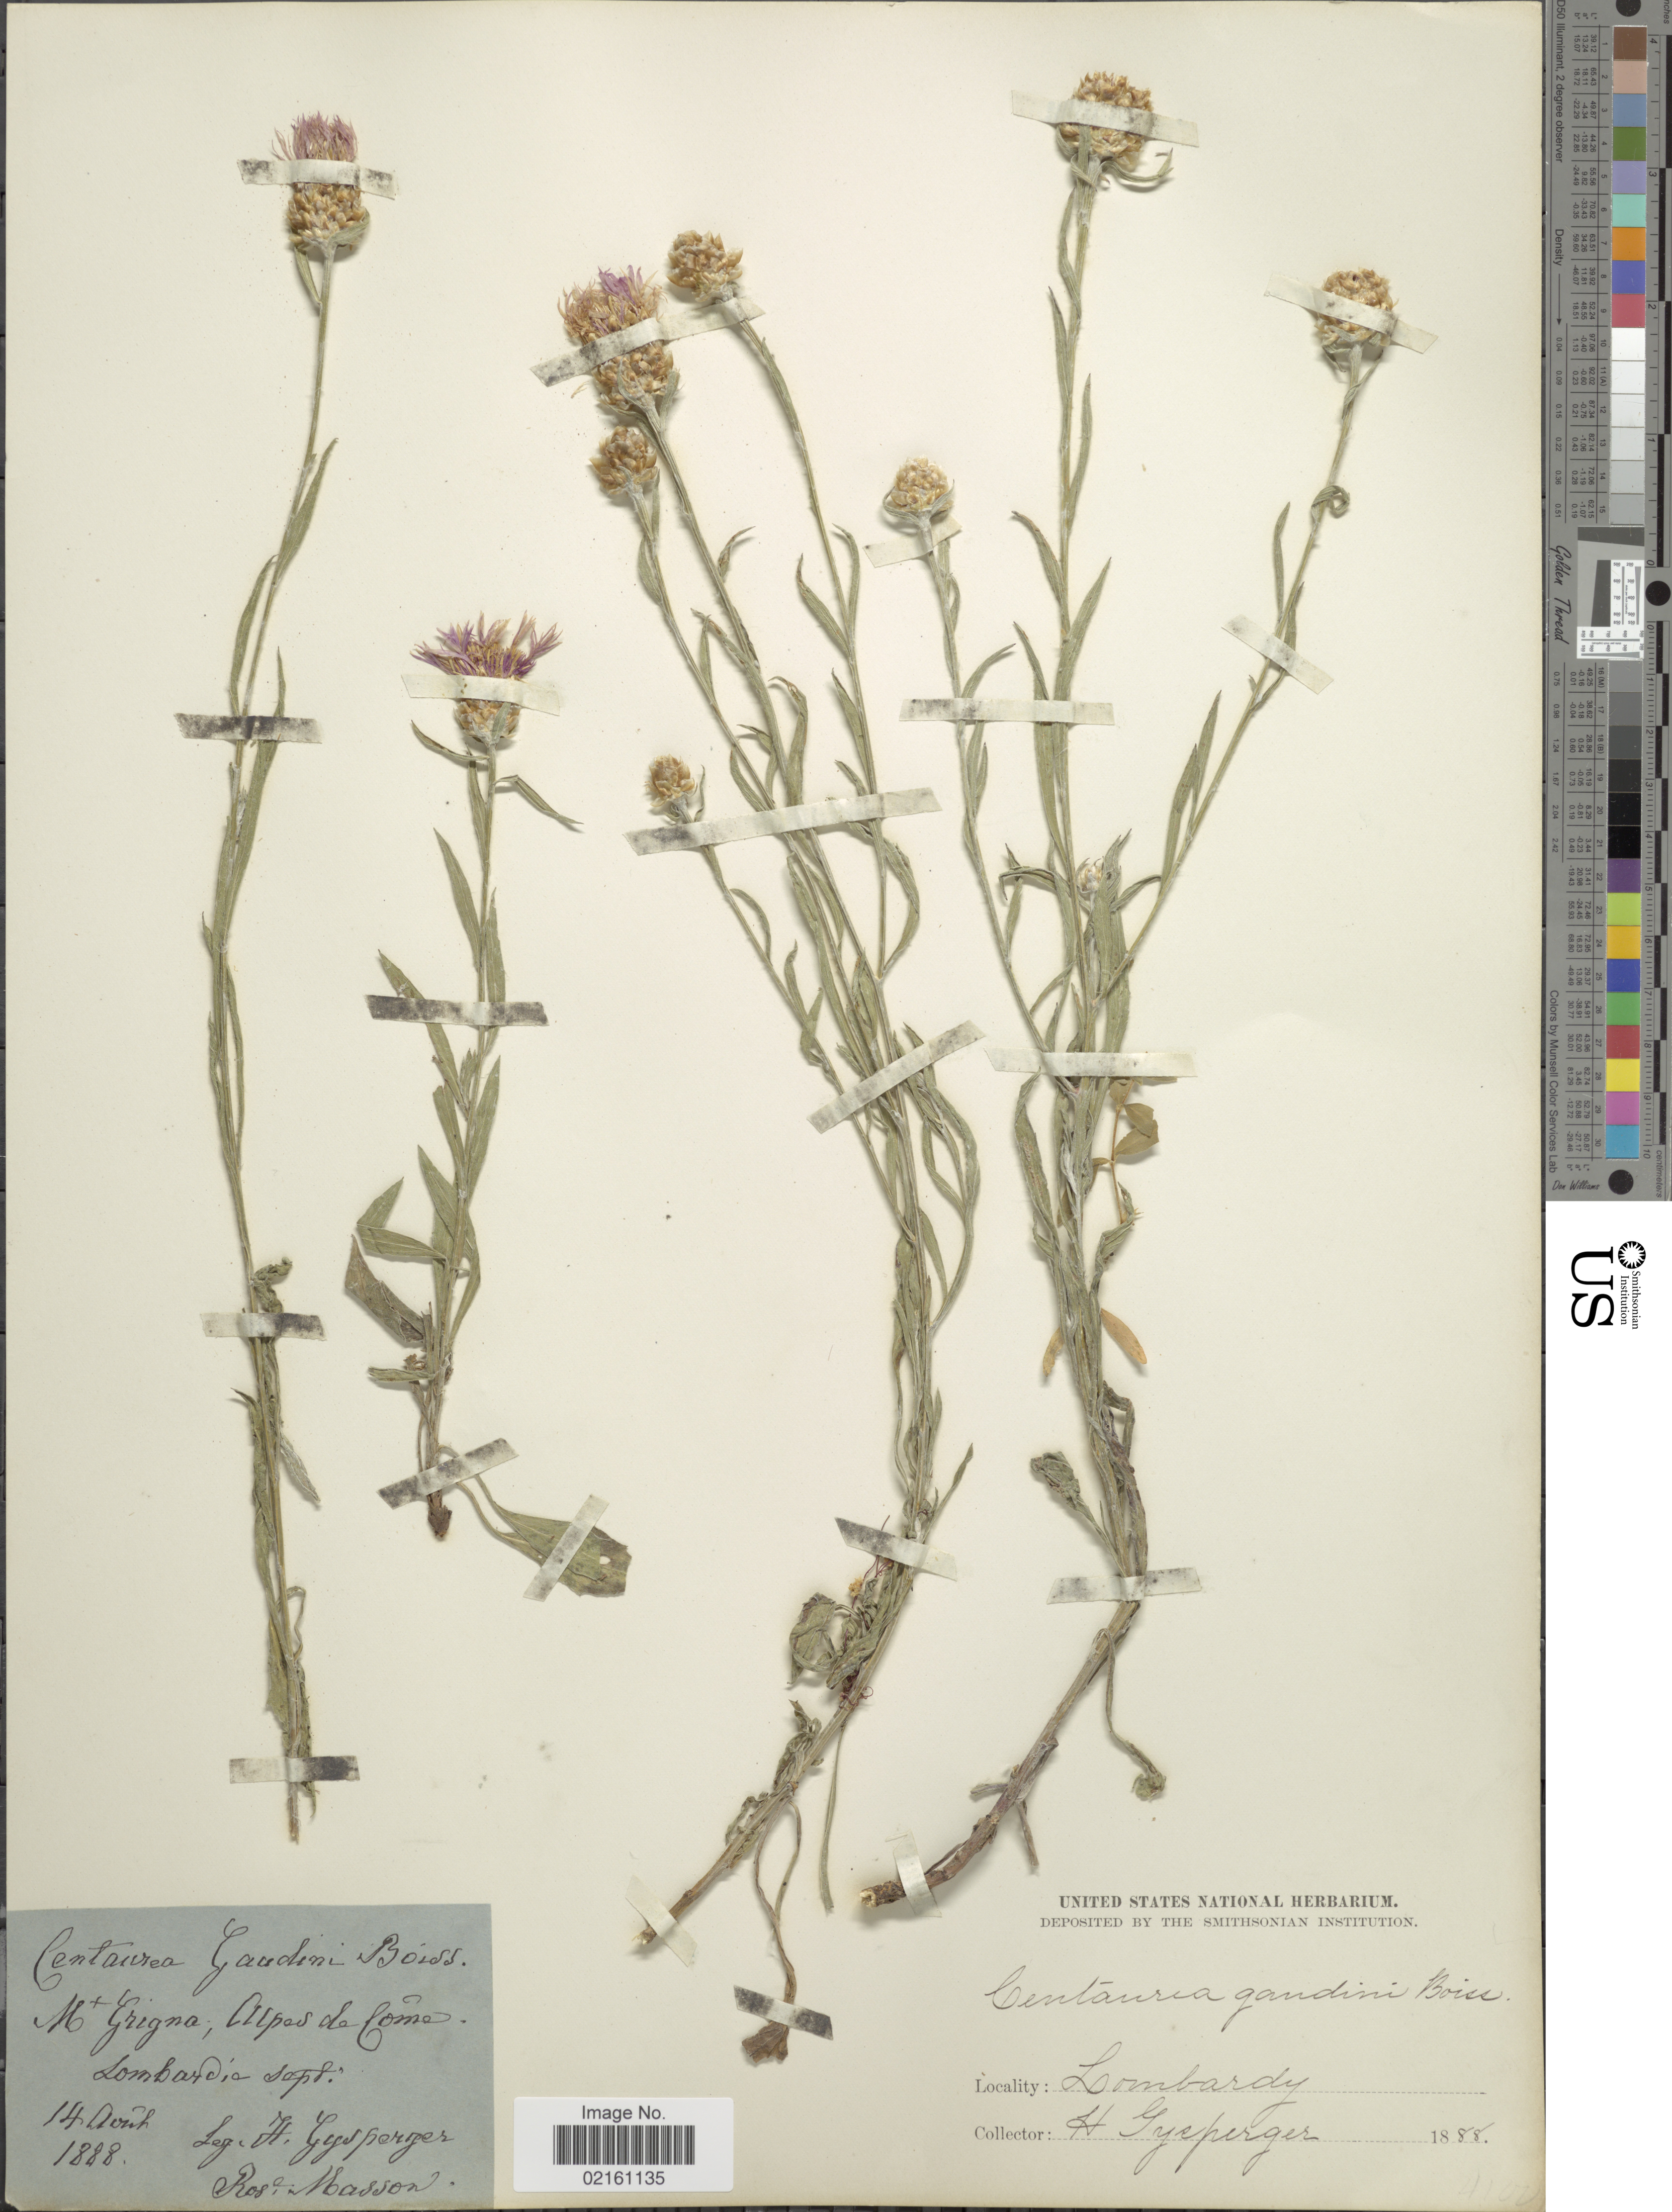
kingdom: Plantae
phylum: Tracheophyta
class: Magnoliopsida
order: Asterales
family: Asteraceae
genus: Centaurea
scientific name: Centaurea jacea subsp. gaudinii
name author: (Boiss. & Reut.) Gremli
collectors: H. Gysperger & R. Masson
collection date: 1888-08-14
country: Italy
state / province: Lombardy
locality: Mt Grigna, Alpes de Lome [interpreted], Lombardie Dept.